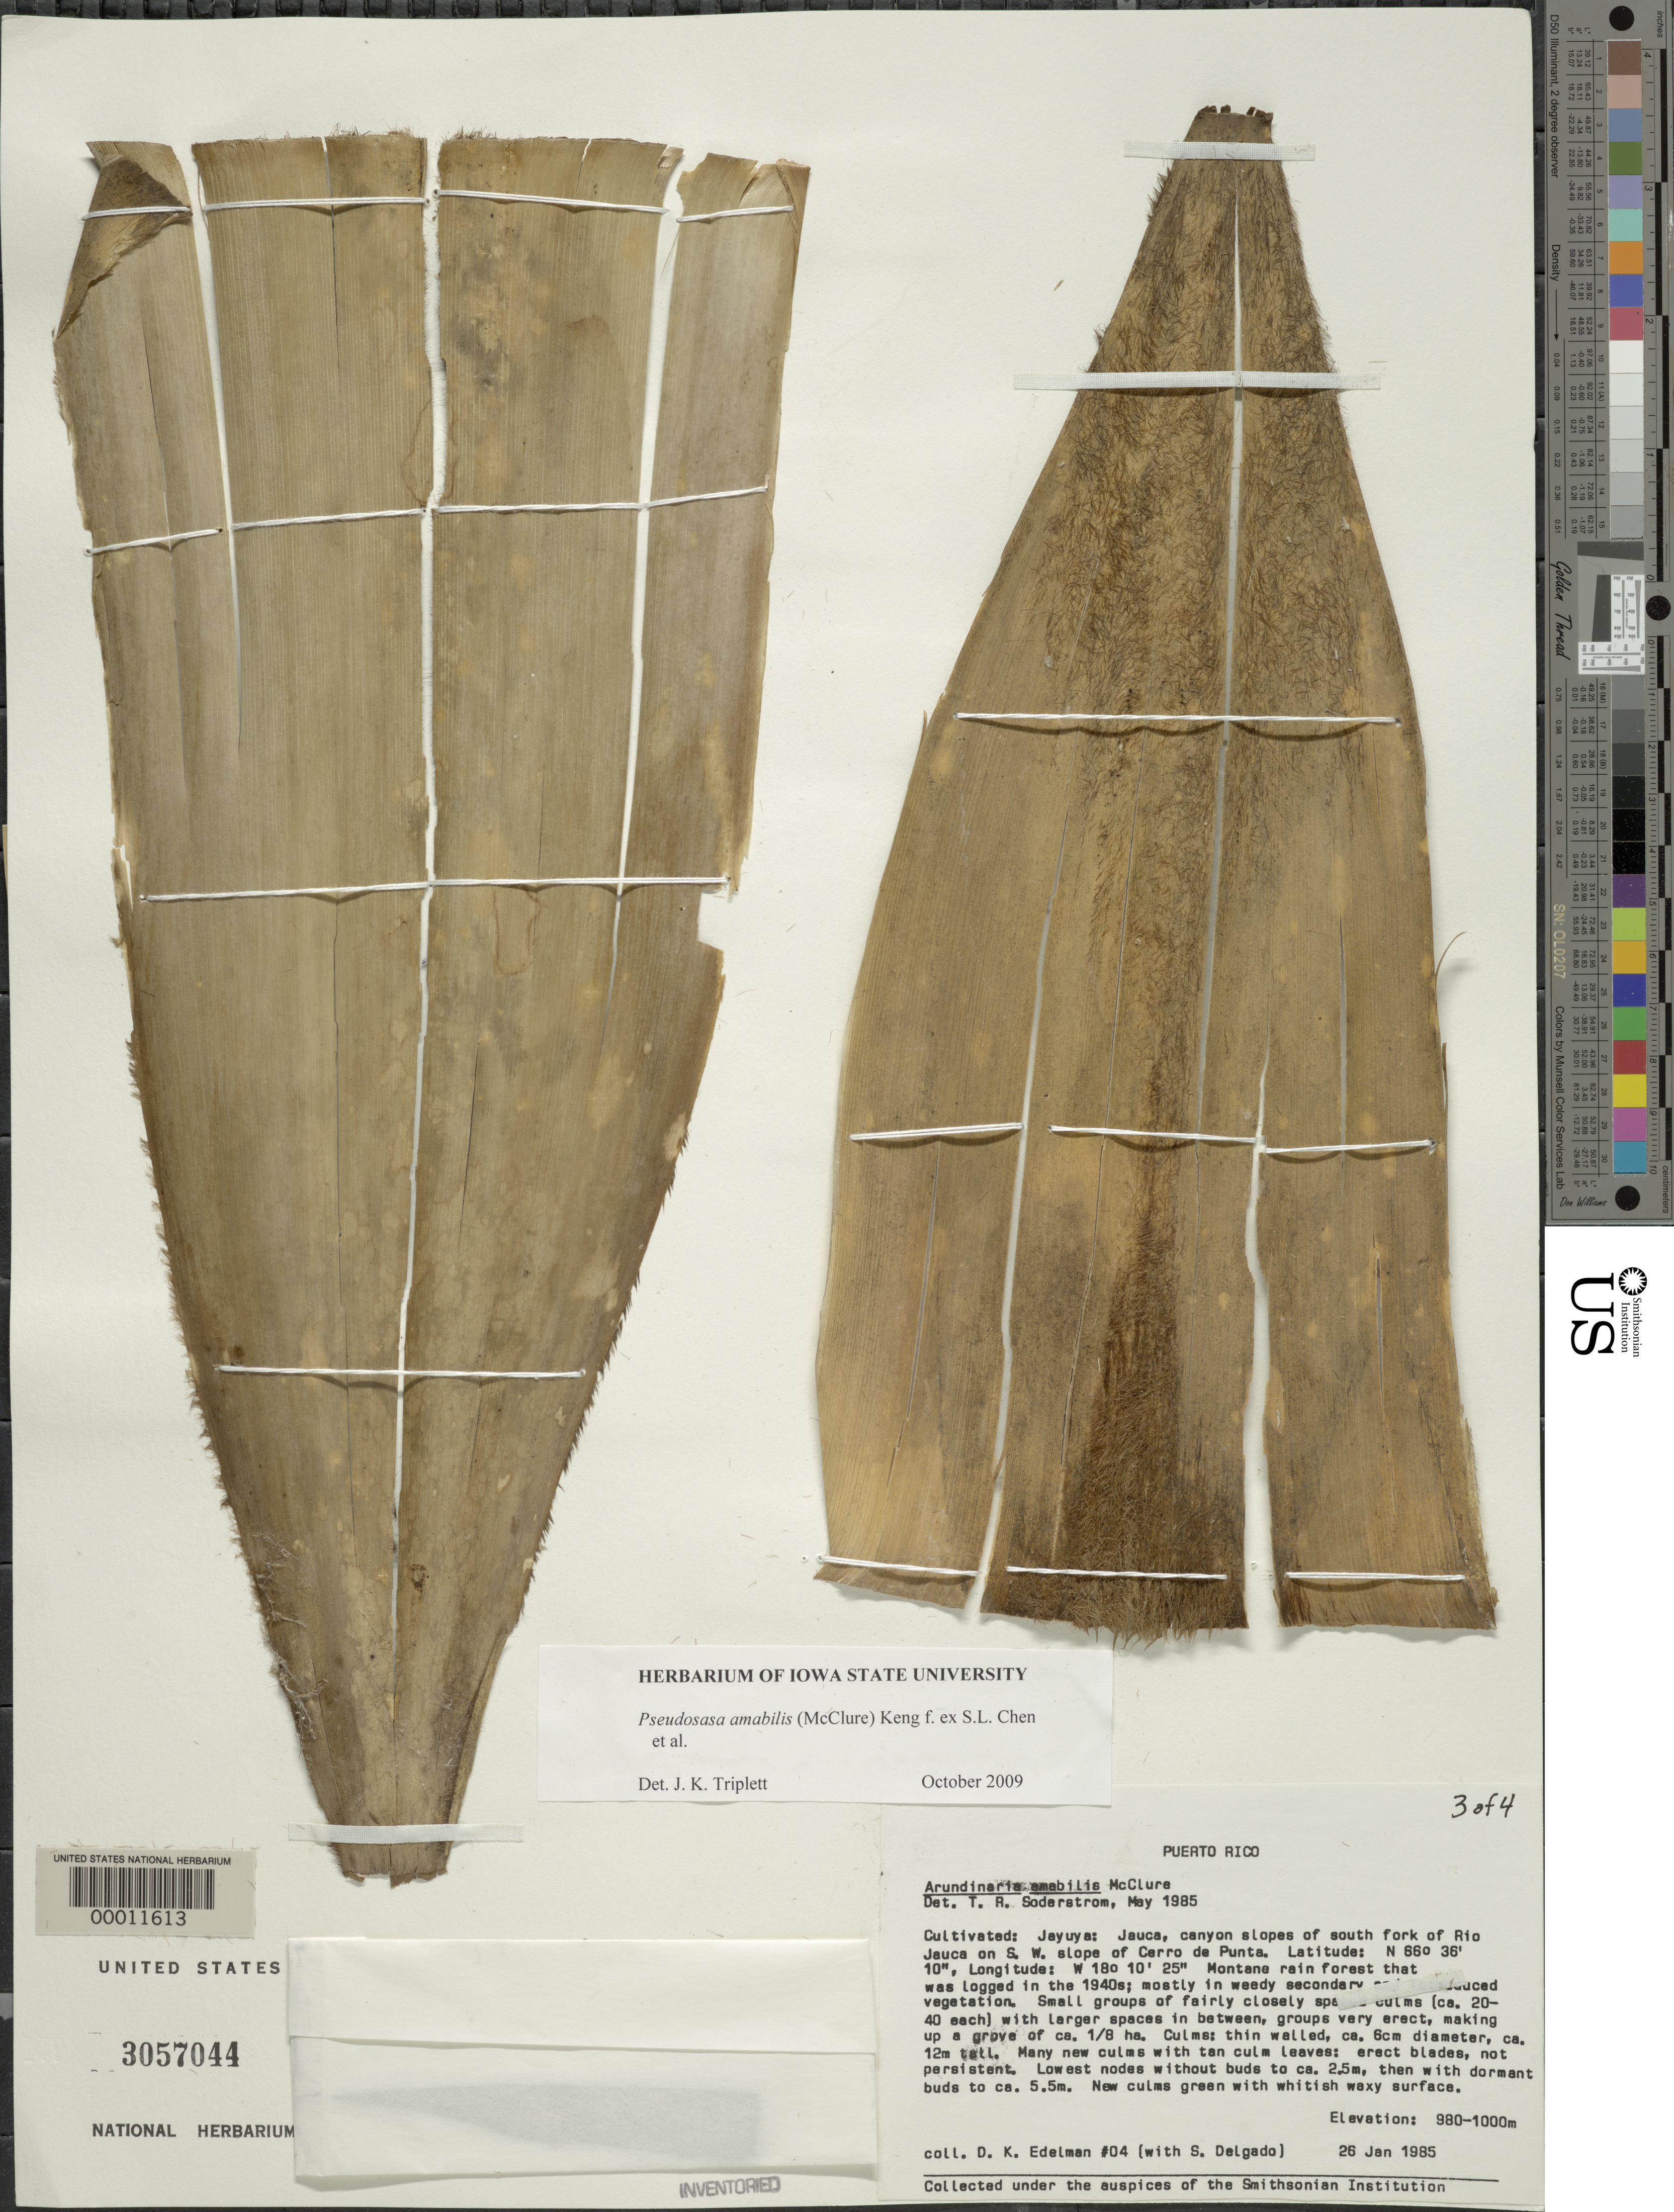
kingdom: Plantae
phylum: Tracheophyta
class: Liliopsida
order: Poales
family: Poaceae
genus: Pseudosasa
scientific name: Pseudosasa amabilis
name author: (McClure) Keng f.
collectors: D. Edelman & S. Delgado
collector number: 04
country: Puerto Rico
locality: Jayuya, Jauca, S fork of Rio Jauca, SW of Cerro de Punta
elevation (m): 980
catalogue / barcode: US 3057044